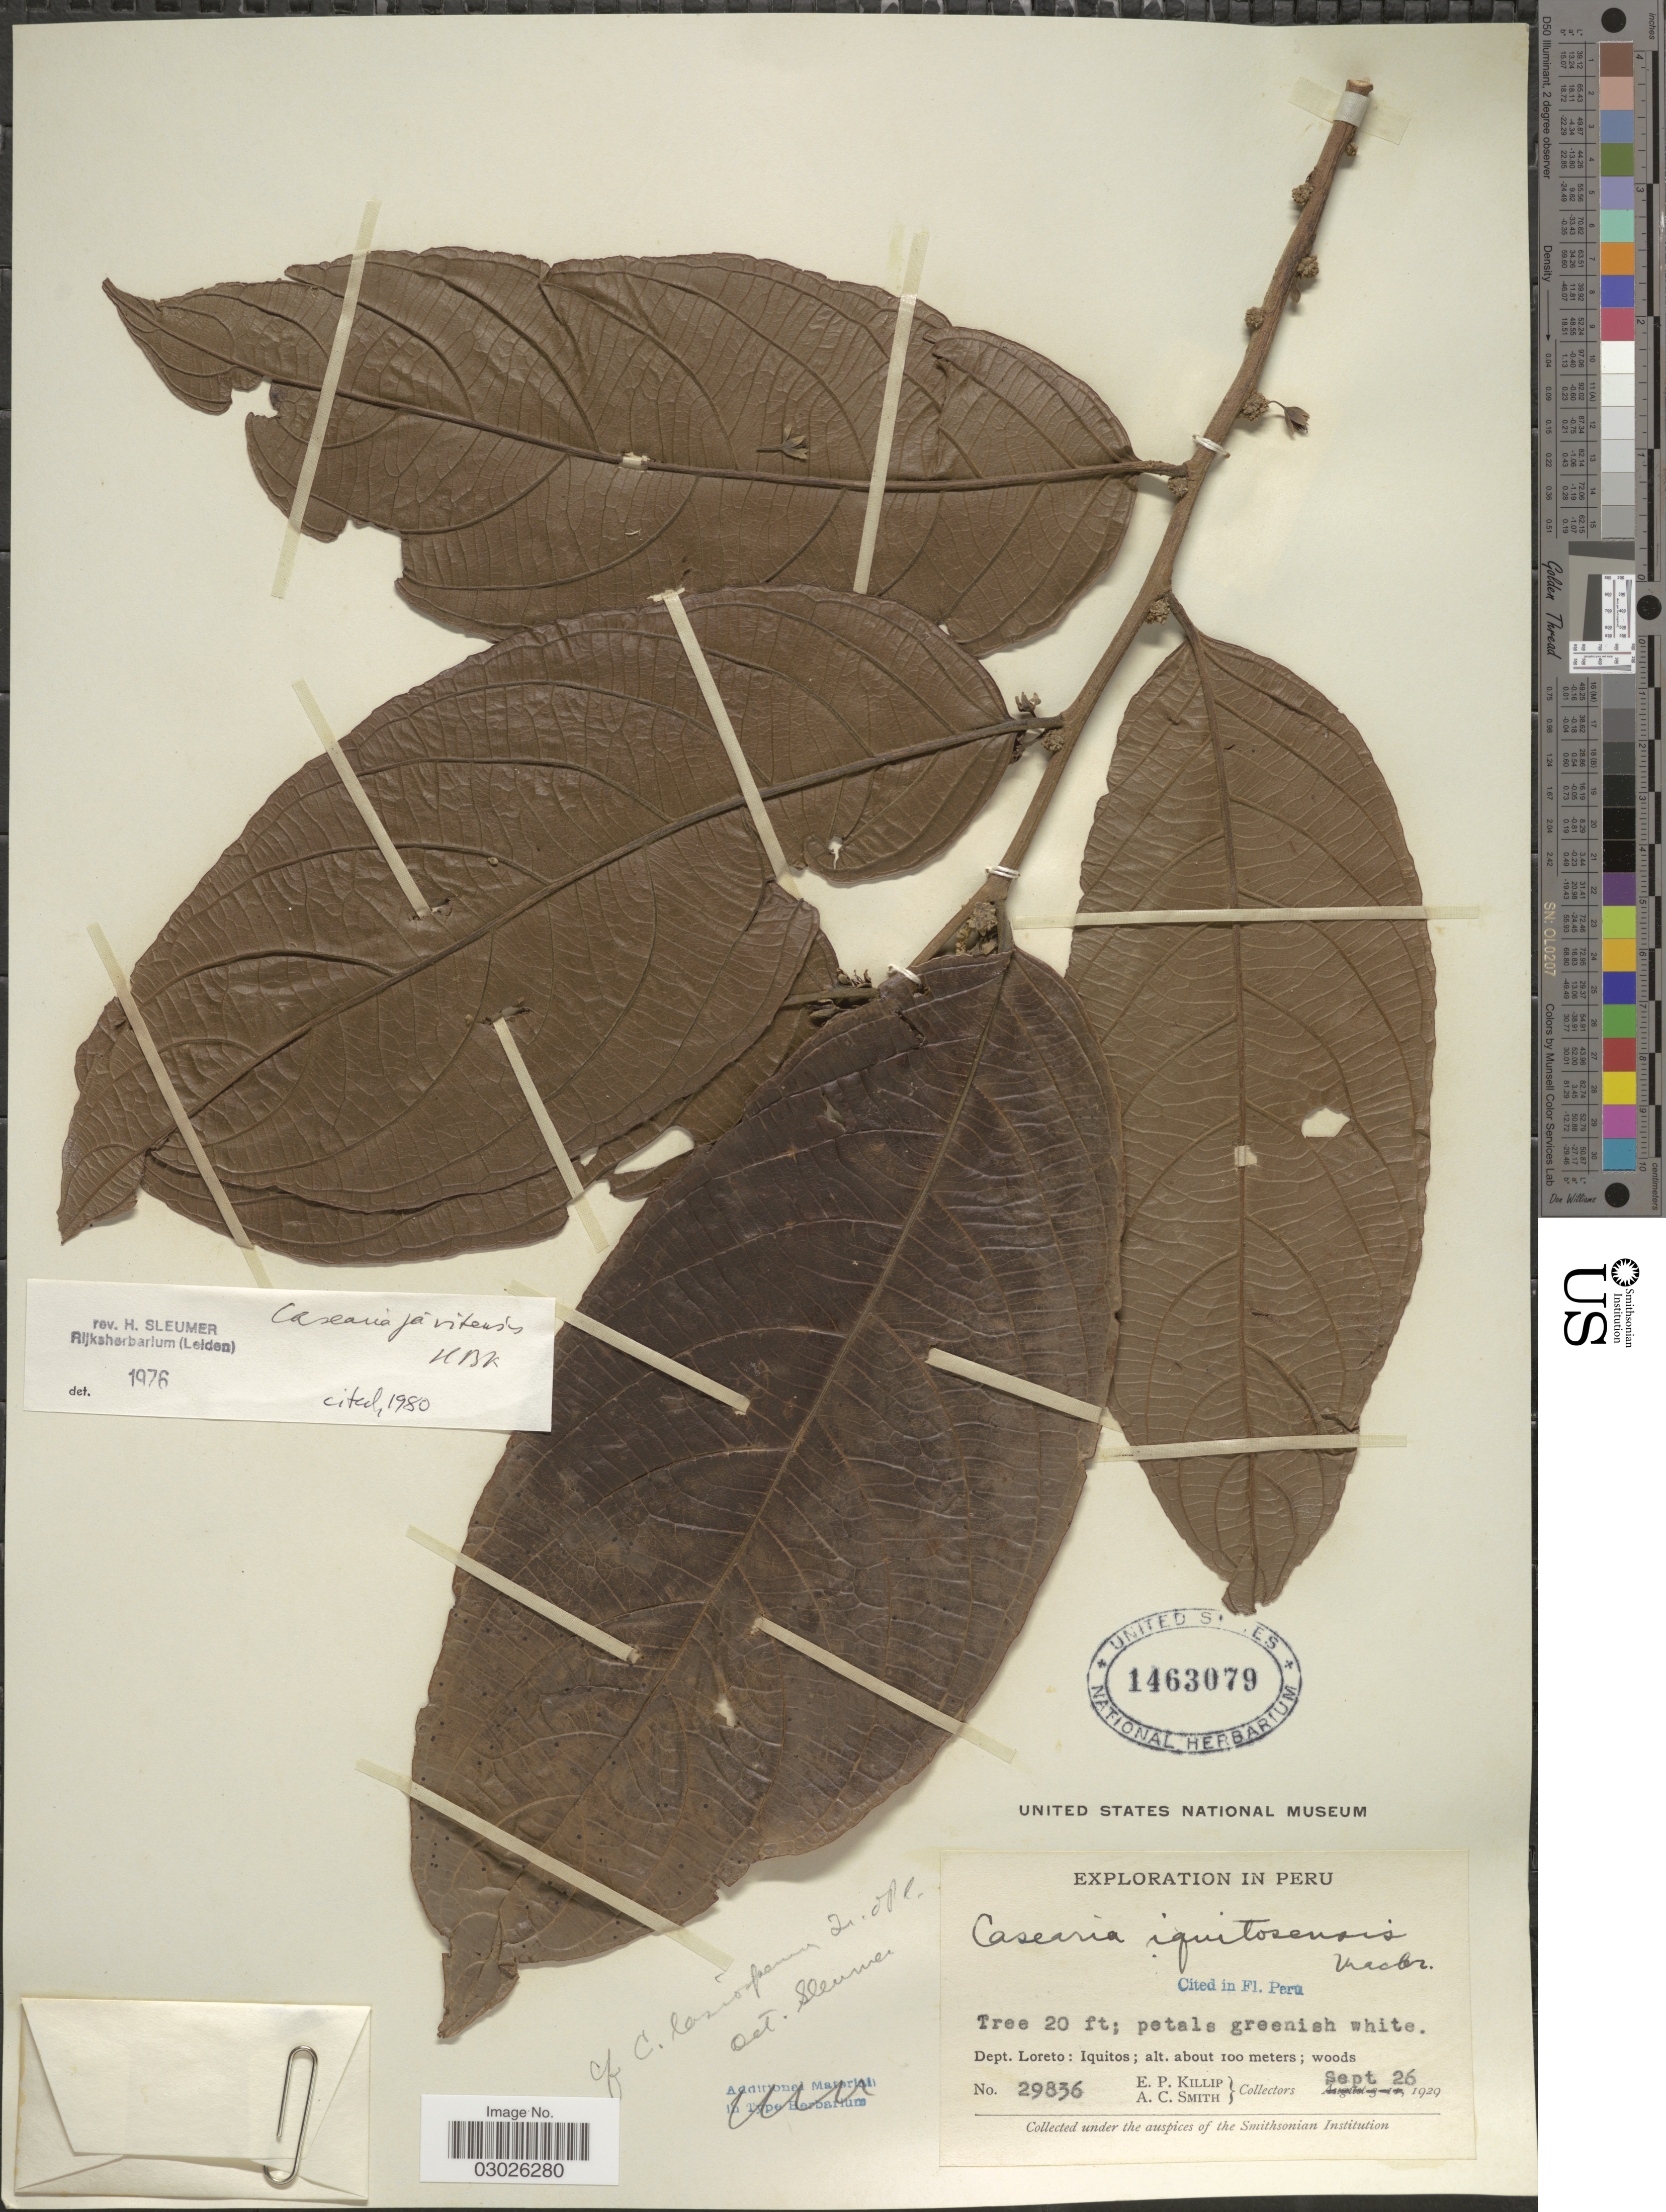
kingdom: Plantae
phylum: Tracheophyta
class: Magnoliopsida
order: Malpighiales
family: Salicaceae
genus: Piparea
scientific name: Piparea multiflora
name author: C.F. Gaertn.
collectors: E. P. Killip & A. C. Smith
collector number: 29836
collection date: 1929-09-26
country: Peru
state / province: Loreto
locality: Dept. Loreto: Iquitos.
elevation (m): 100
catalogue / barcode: US 1463079